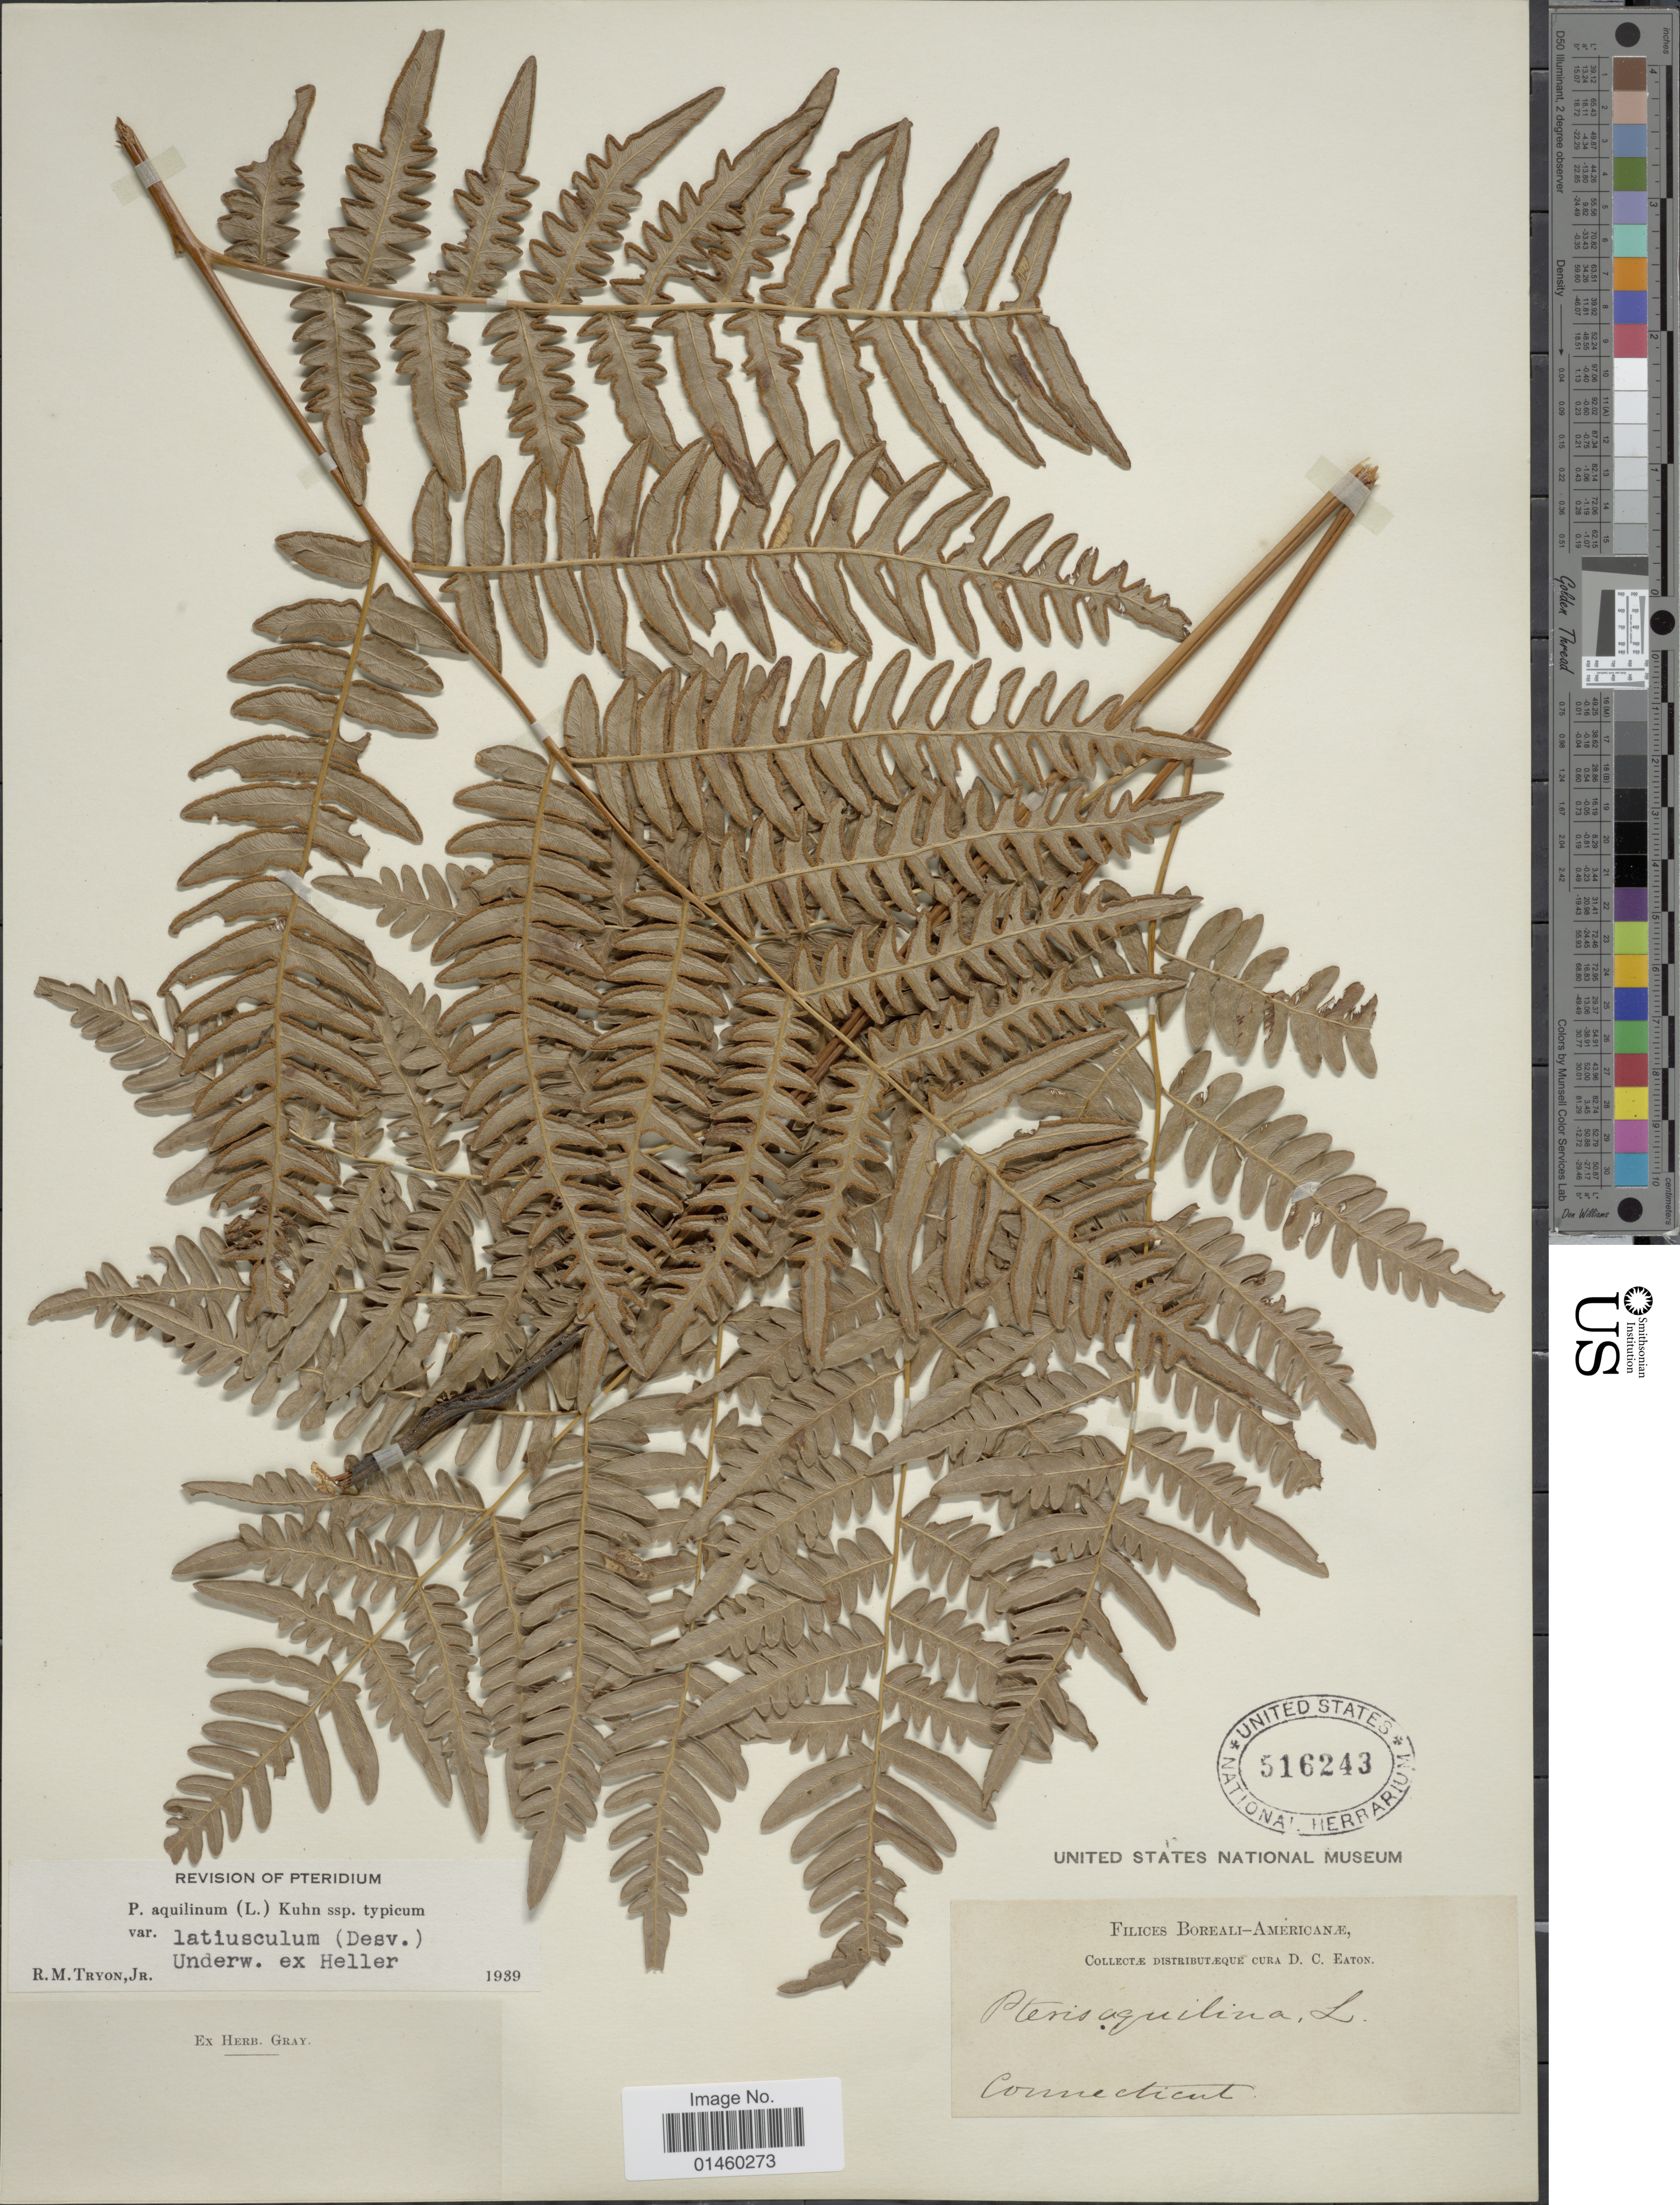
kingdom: Plantae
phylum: Tracheophyta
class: Polypodiopsida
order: Polypodiales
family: Dennstaedtiaceae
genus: Pteridium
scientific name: Pteridium aquilinum var. latiusculum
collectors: D. Eaton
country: United States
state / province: Connecticut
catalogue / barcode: US 516243